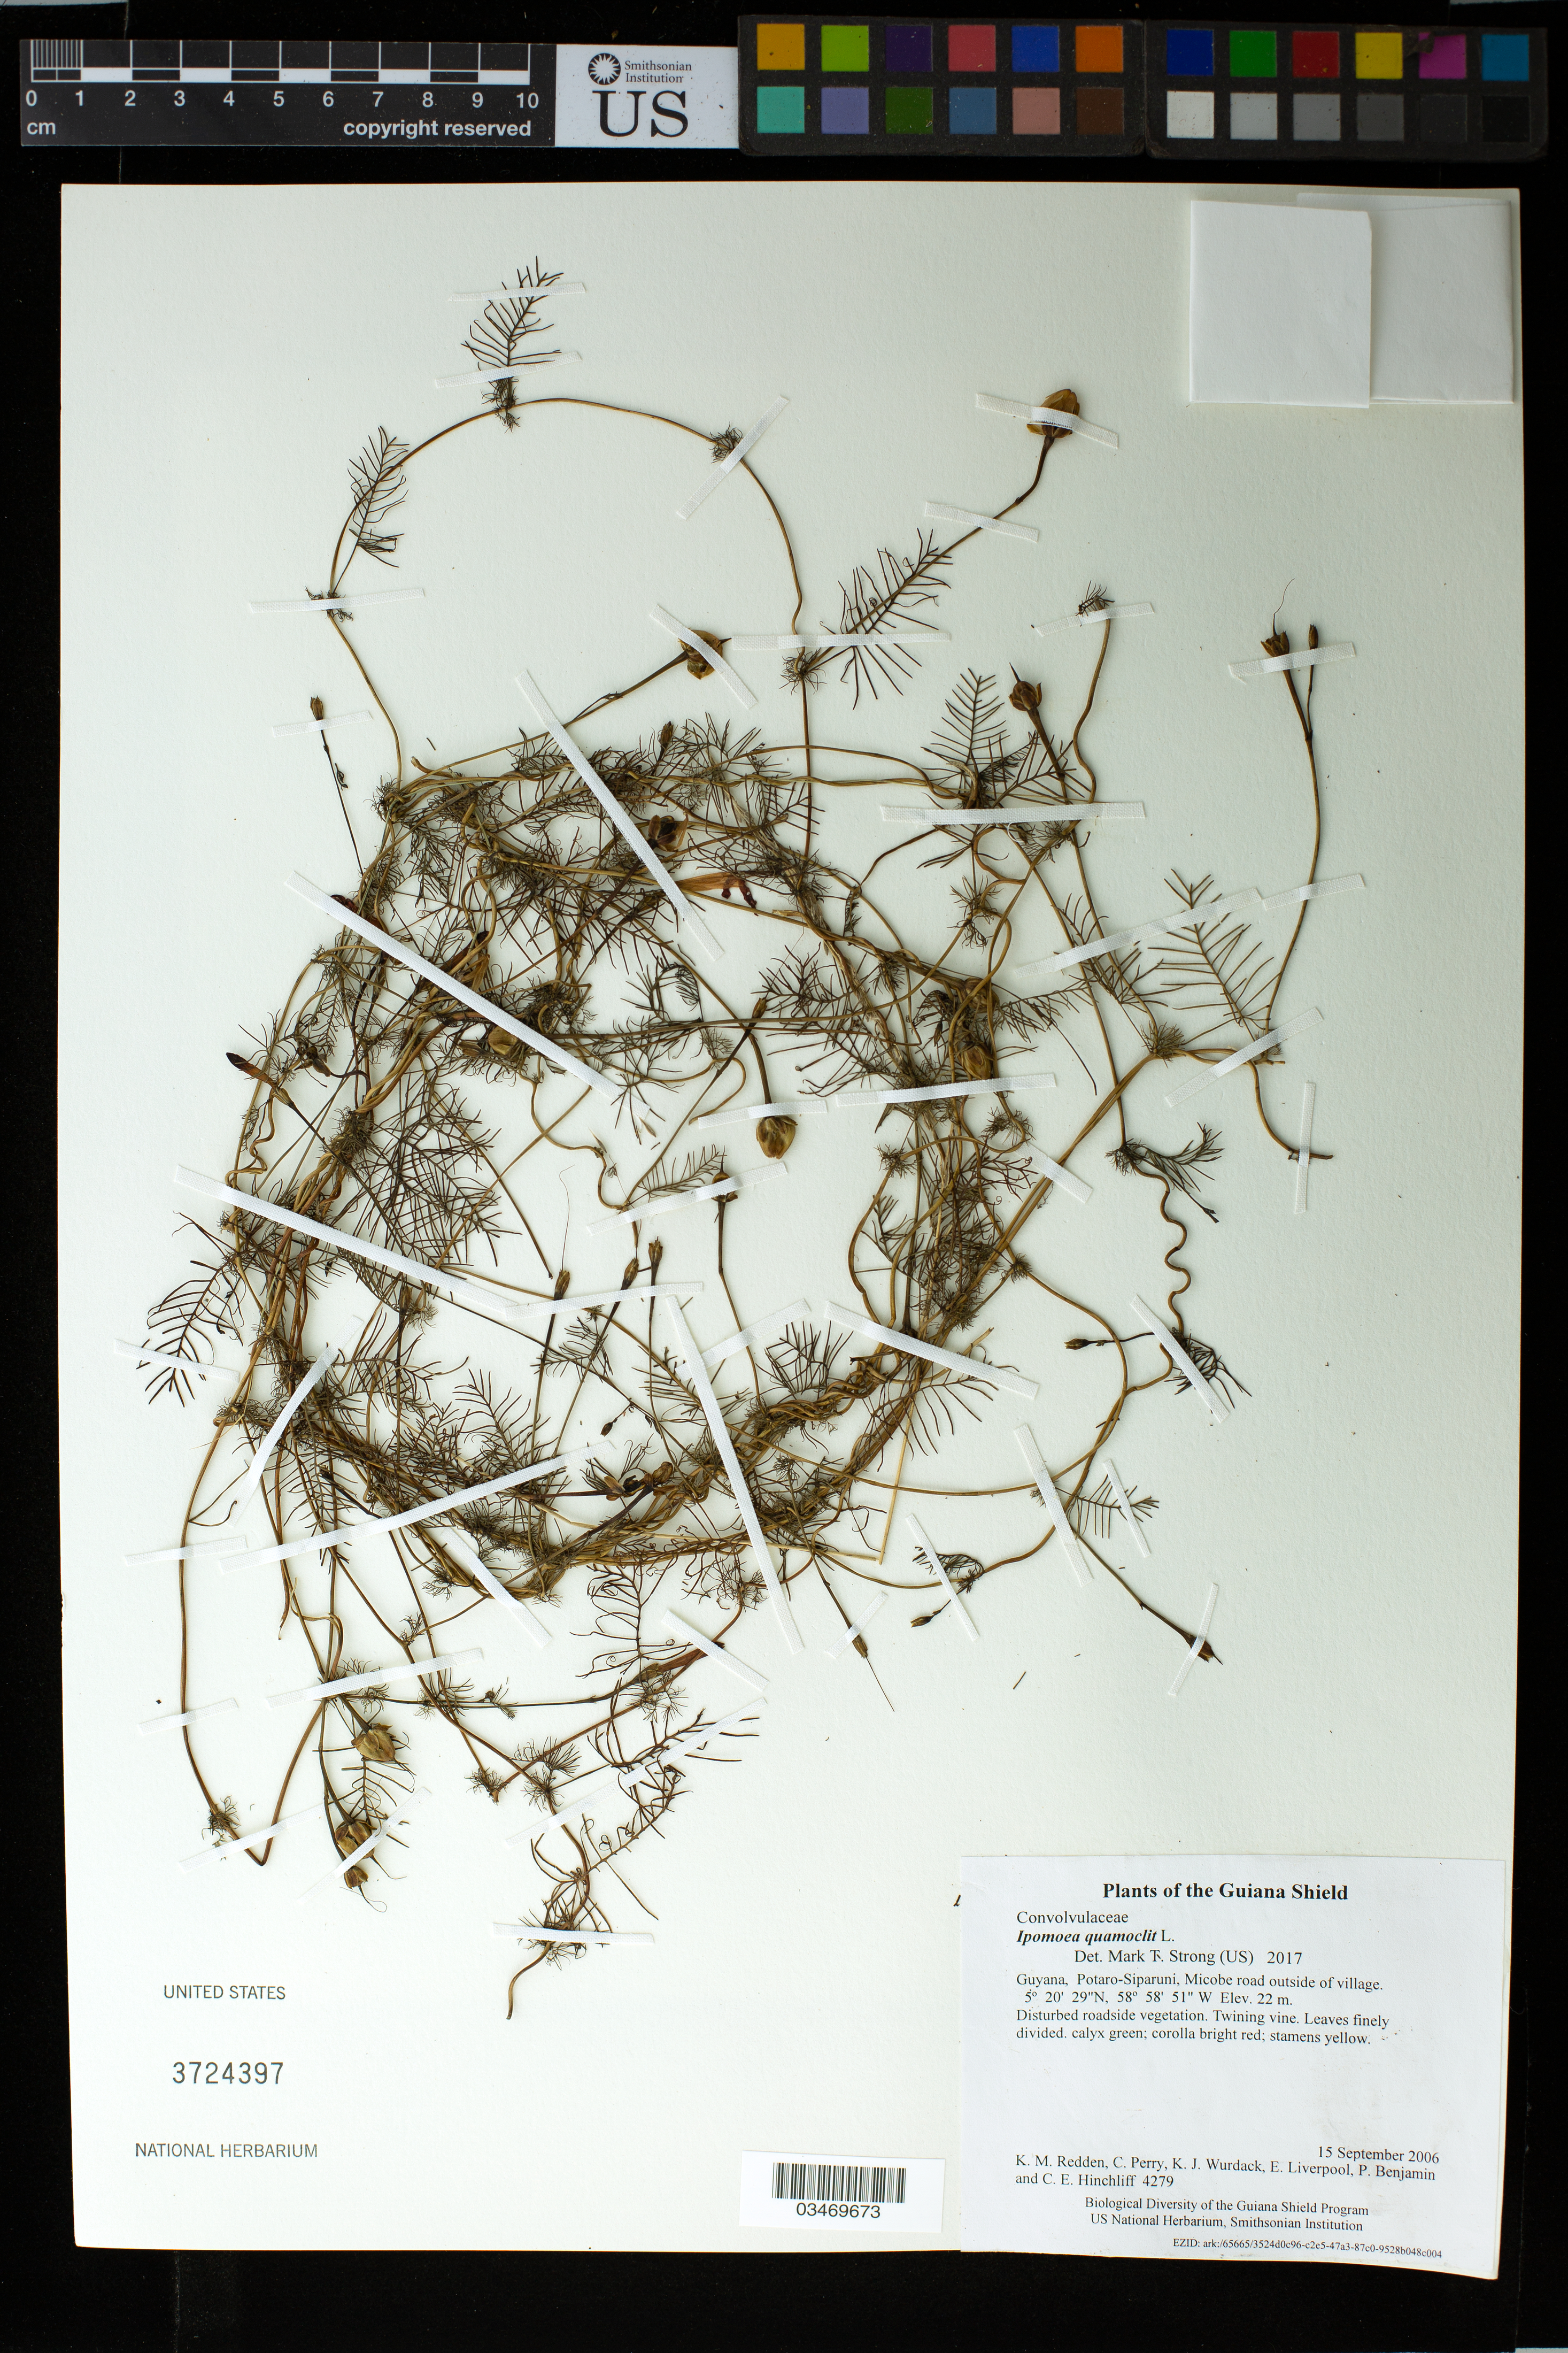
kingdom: Plantae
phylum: Tracheophyta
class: Magnoliopsida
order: Solanales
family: Convolvulaceae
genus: Ipomoea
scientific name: Ipomoea quamoclit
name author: L.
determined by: Strong, M. T., (US), Smithsonian Institution - National Museum of Natural History (UNITED STATES)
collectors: K. M. Redden, C. Perry, K. Wurdack, E. Liverpool, P. Benjamin & C. E. Hinchliff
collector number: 4279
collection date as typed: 15 September 2006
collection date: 2006-09-15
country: Guyana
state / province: Potaro-Siparuni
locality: Micobe road outside of village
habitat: Disturbed roadside vegetation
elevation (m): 22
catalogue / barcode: US 3724397